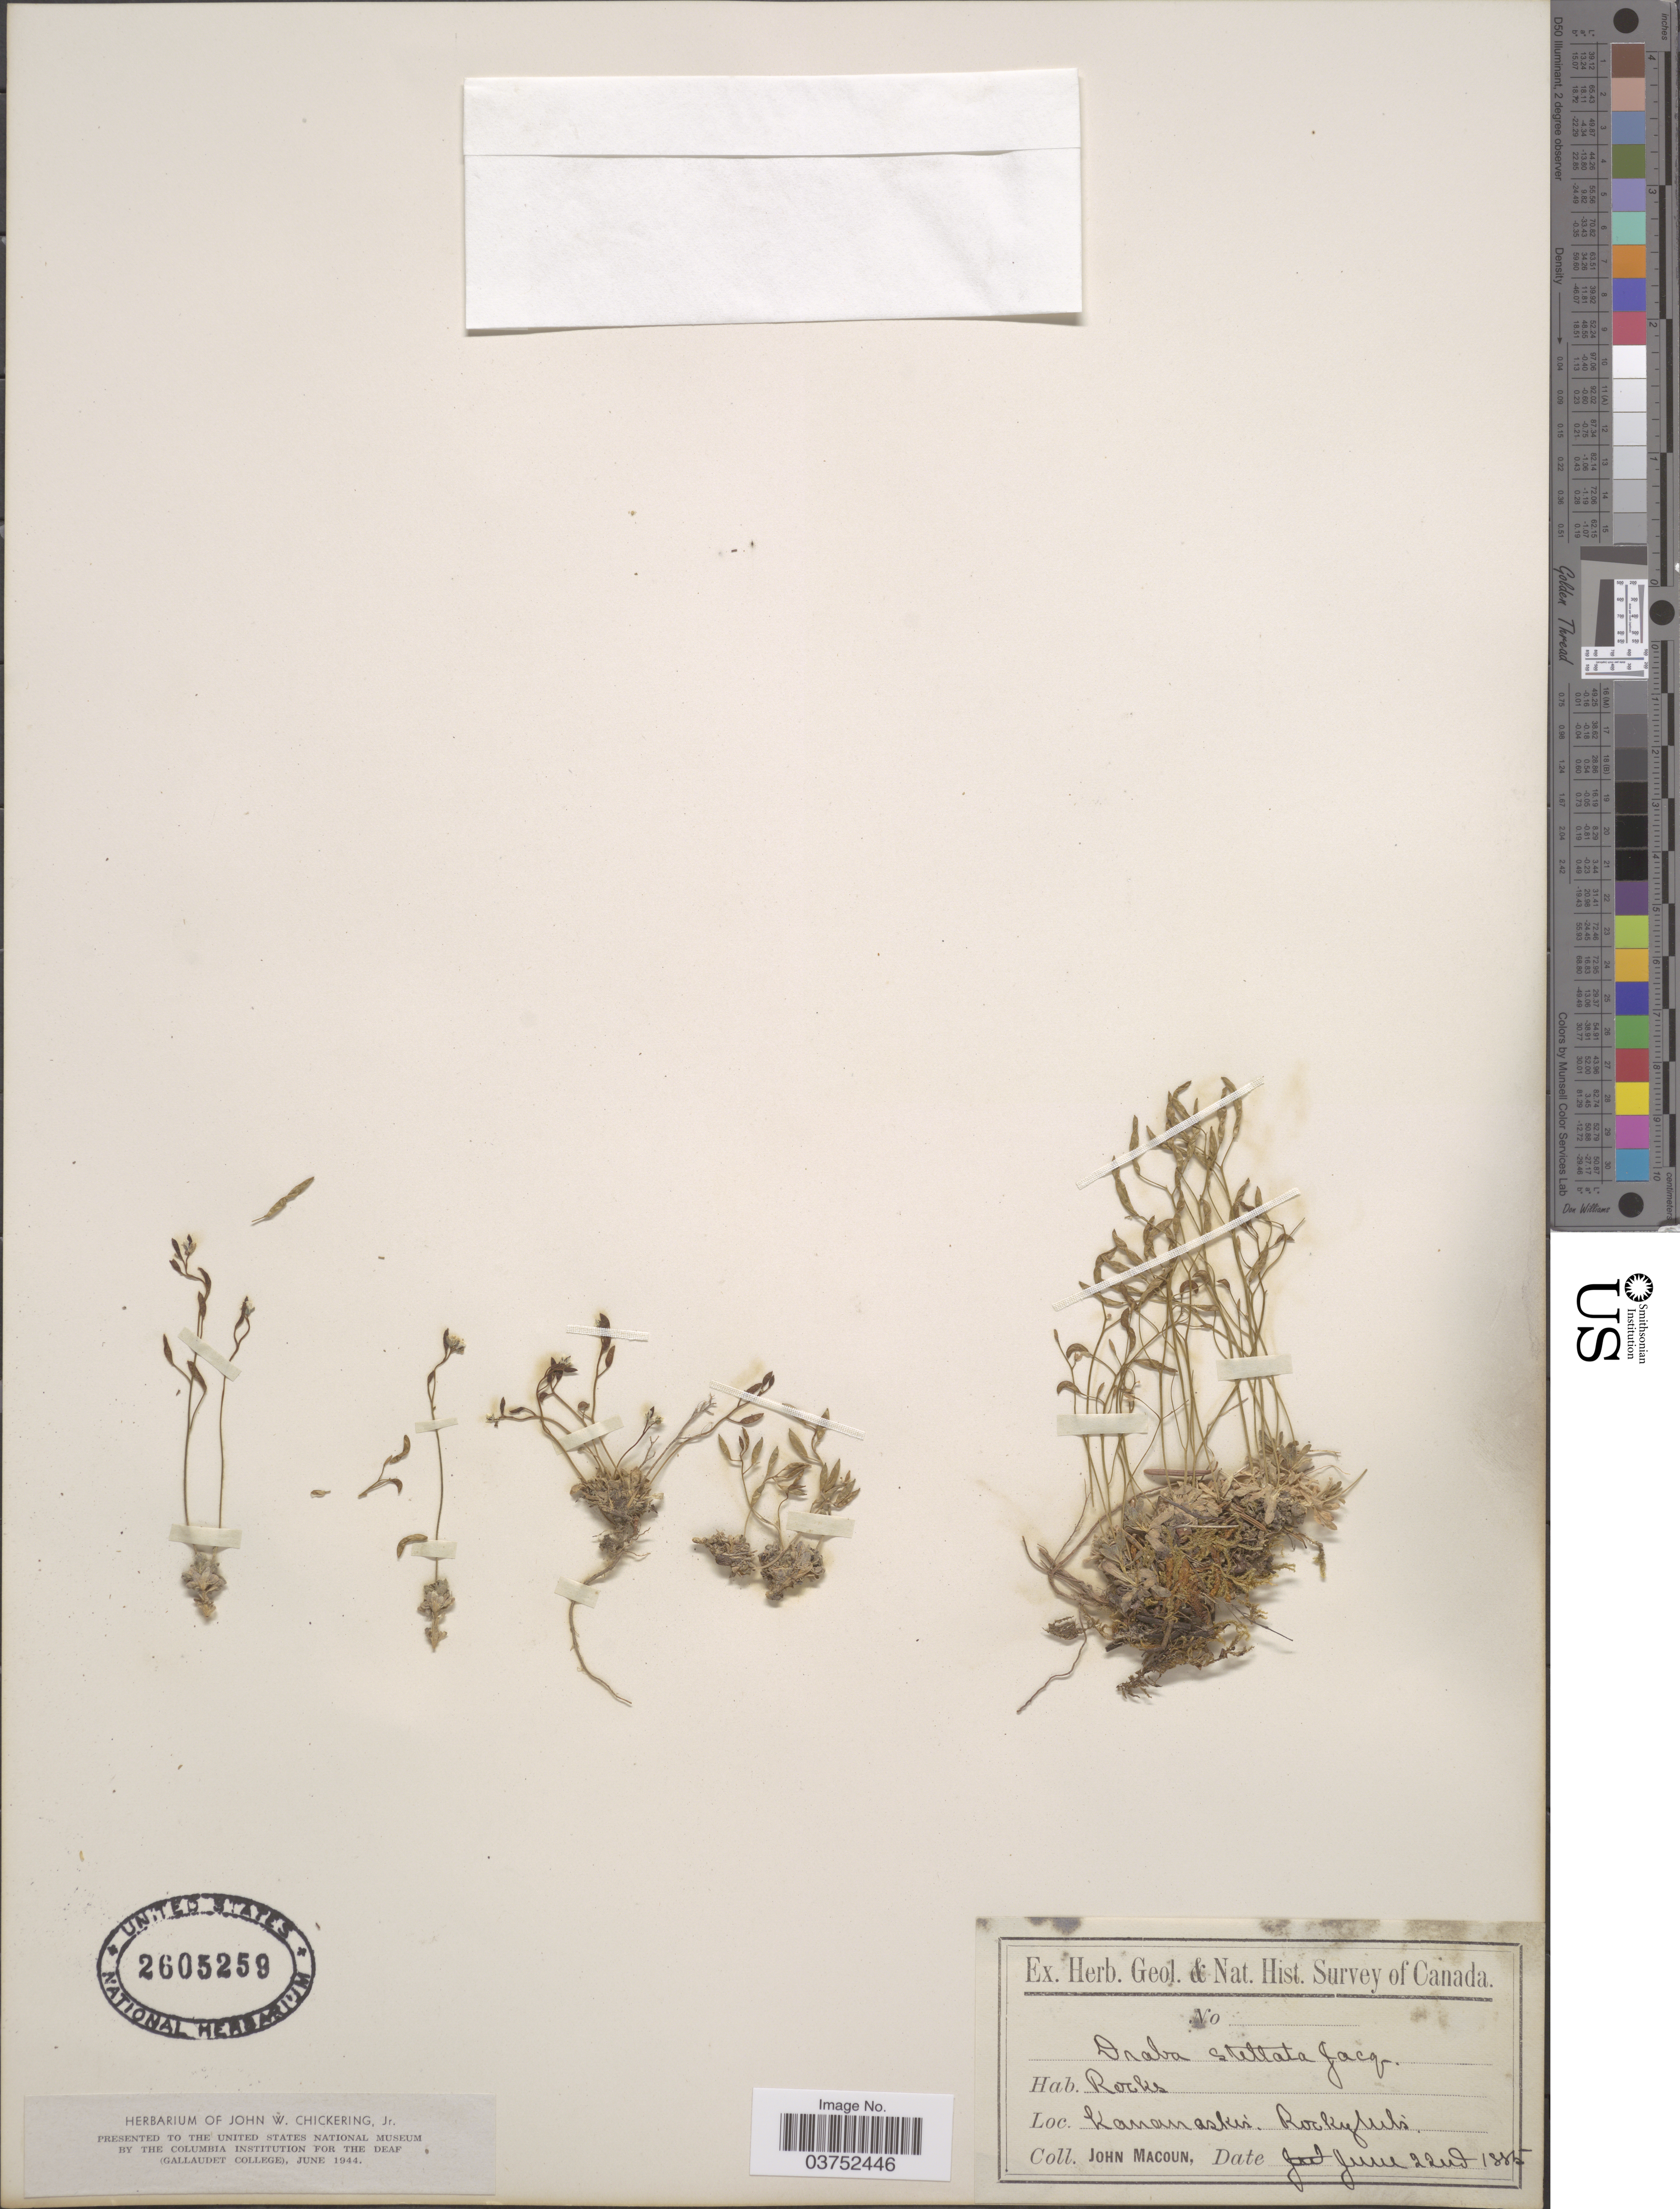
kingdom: Plantae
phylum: Tracheophyta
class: Magnoliopsida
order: Brassicales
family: Brassicaceae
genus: Draba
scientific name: Draba stellata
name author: (A. Gray) Jacq.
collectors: J. Macoun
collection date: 1885-06-22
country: Canada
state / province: Alberta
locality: Kananarkis. Rocky Mts.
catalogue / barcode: US 2605259